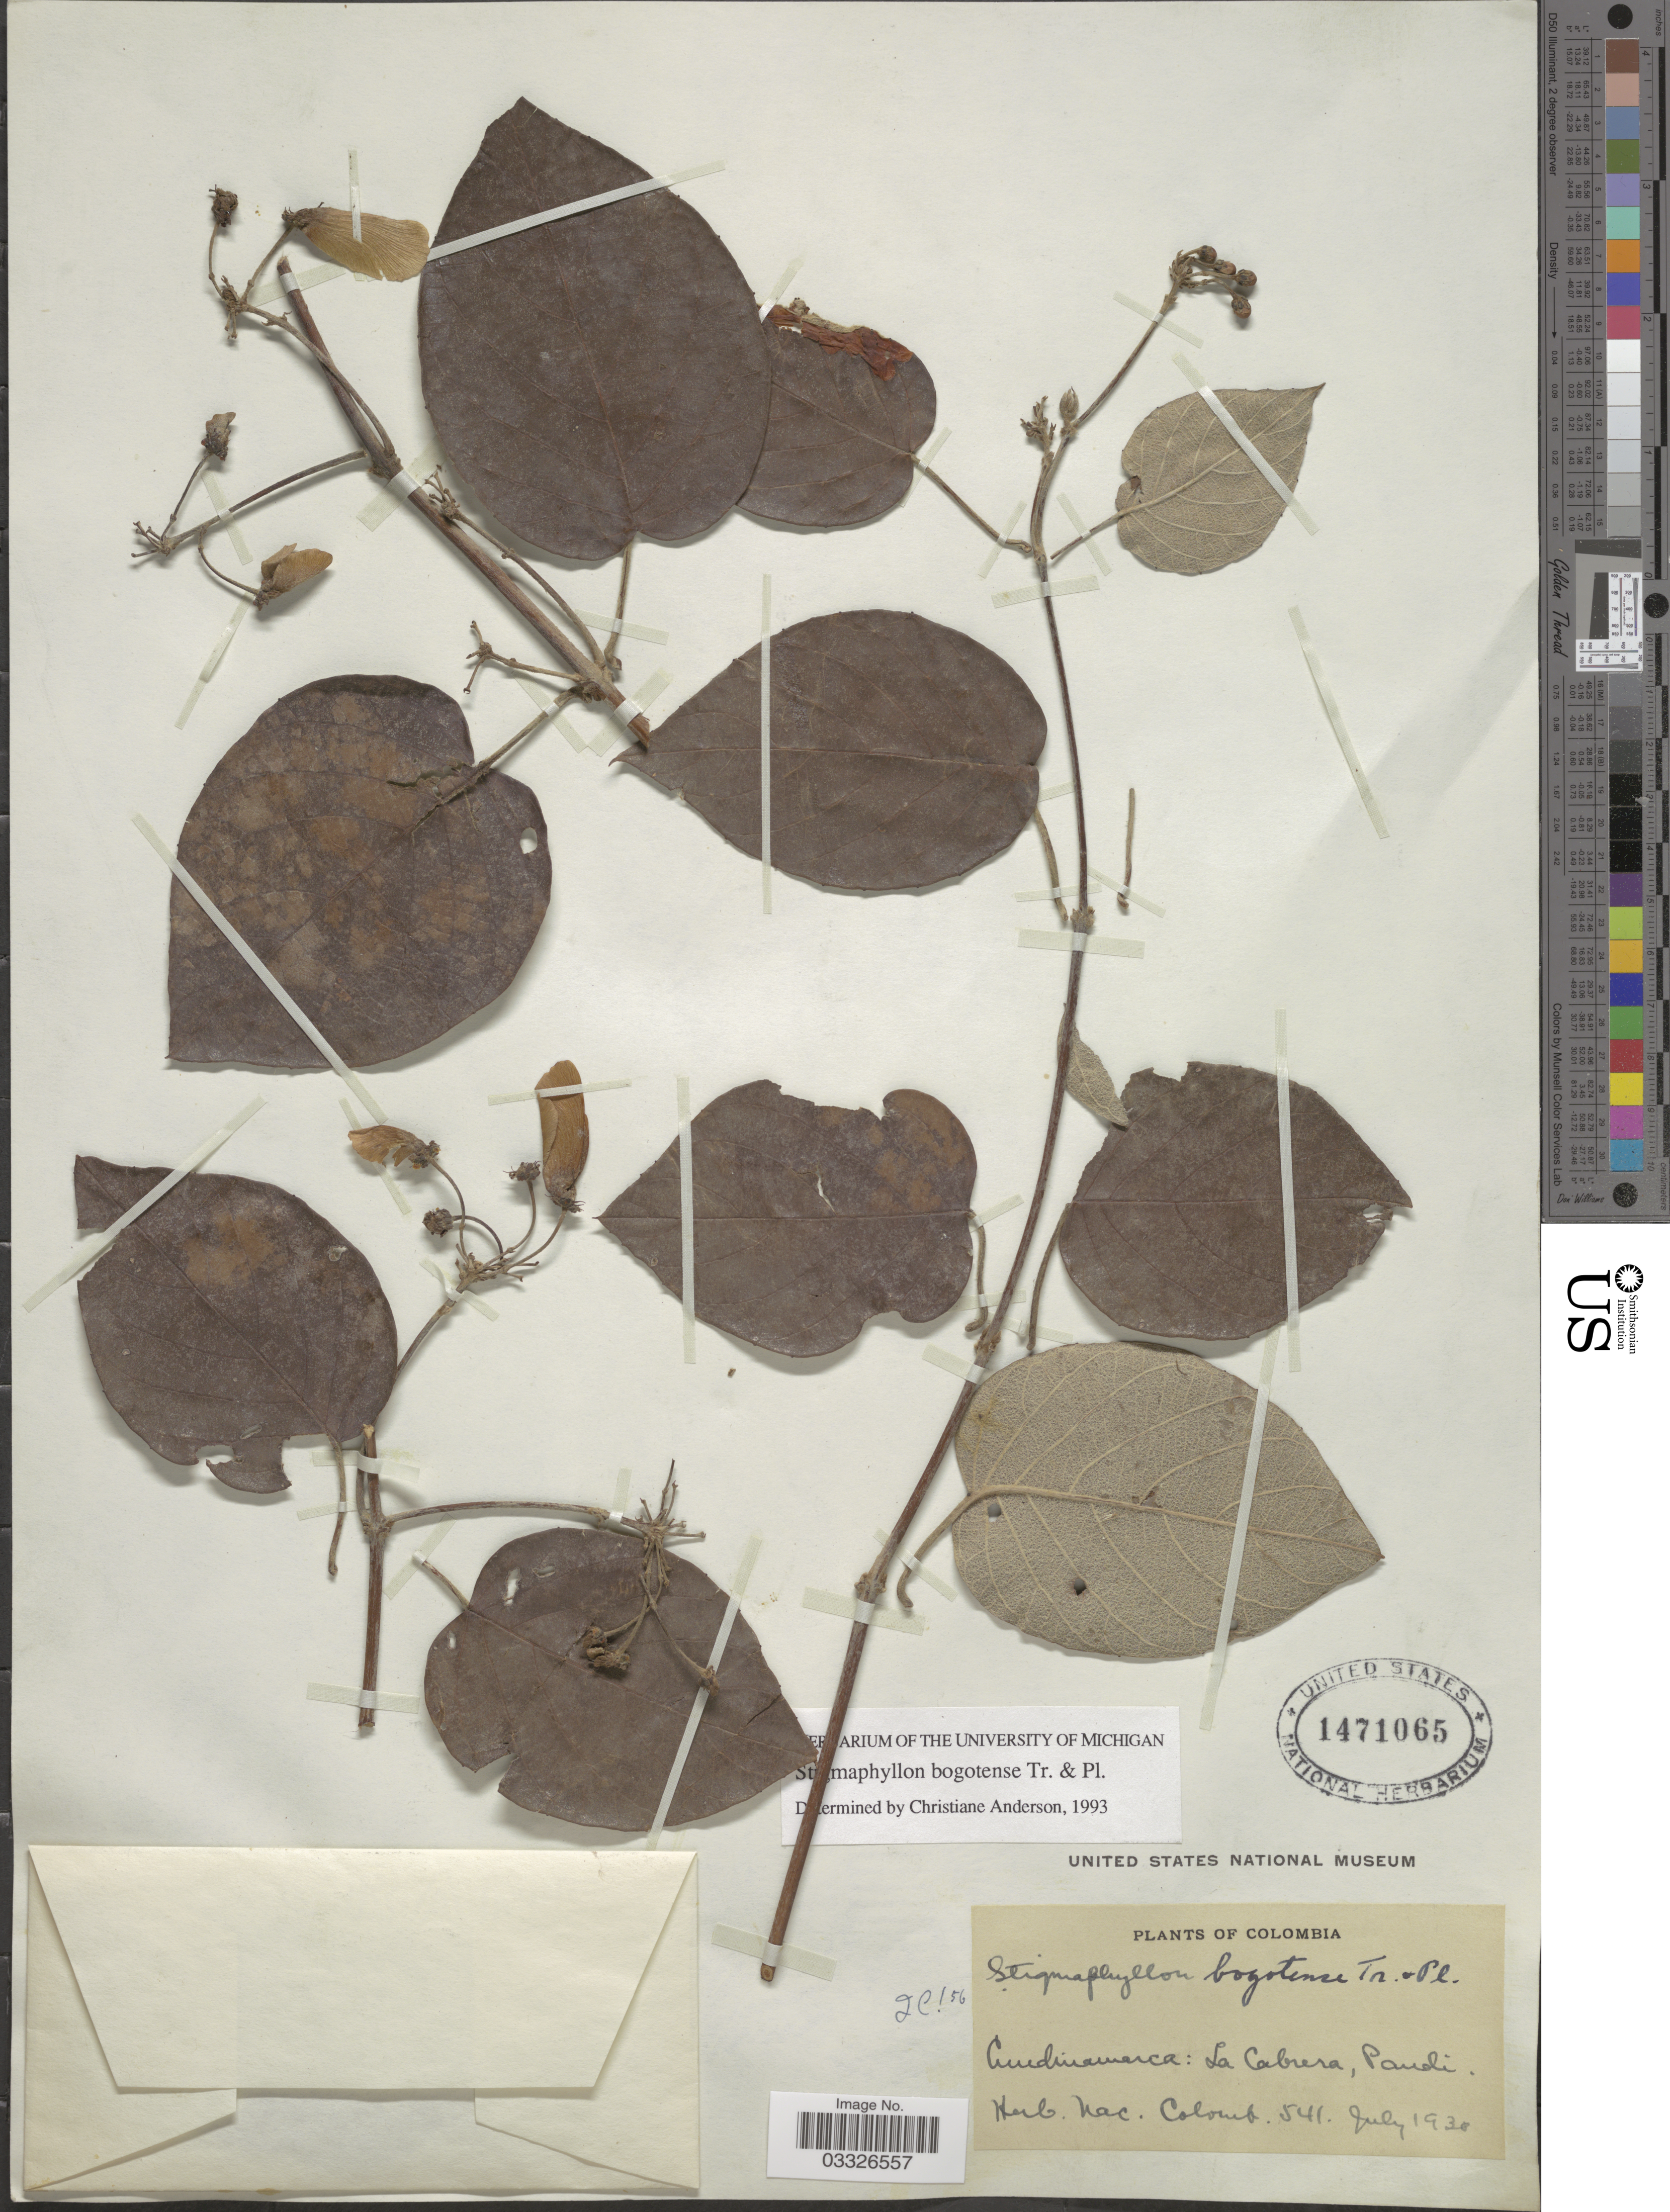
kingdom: Plantae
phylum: Tracheophyta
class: Magnoliopsida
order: Malpighiales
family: Malpighiaceae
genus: Stigmaphyllon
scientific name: Stigmaphyllon bogotense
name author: Triana & Planch.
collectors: ex herb. Nac. Colomb.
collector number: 541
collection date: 1930-07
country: Colombia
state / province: Cundinamarca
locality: La Cabrera, Pandi.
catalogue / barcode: US 1471065